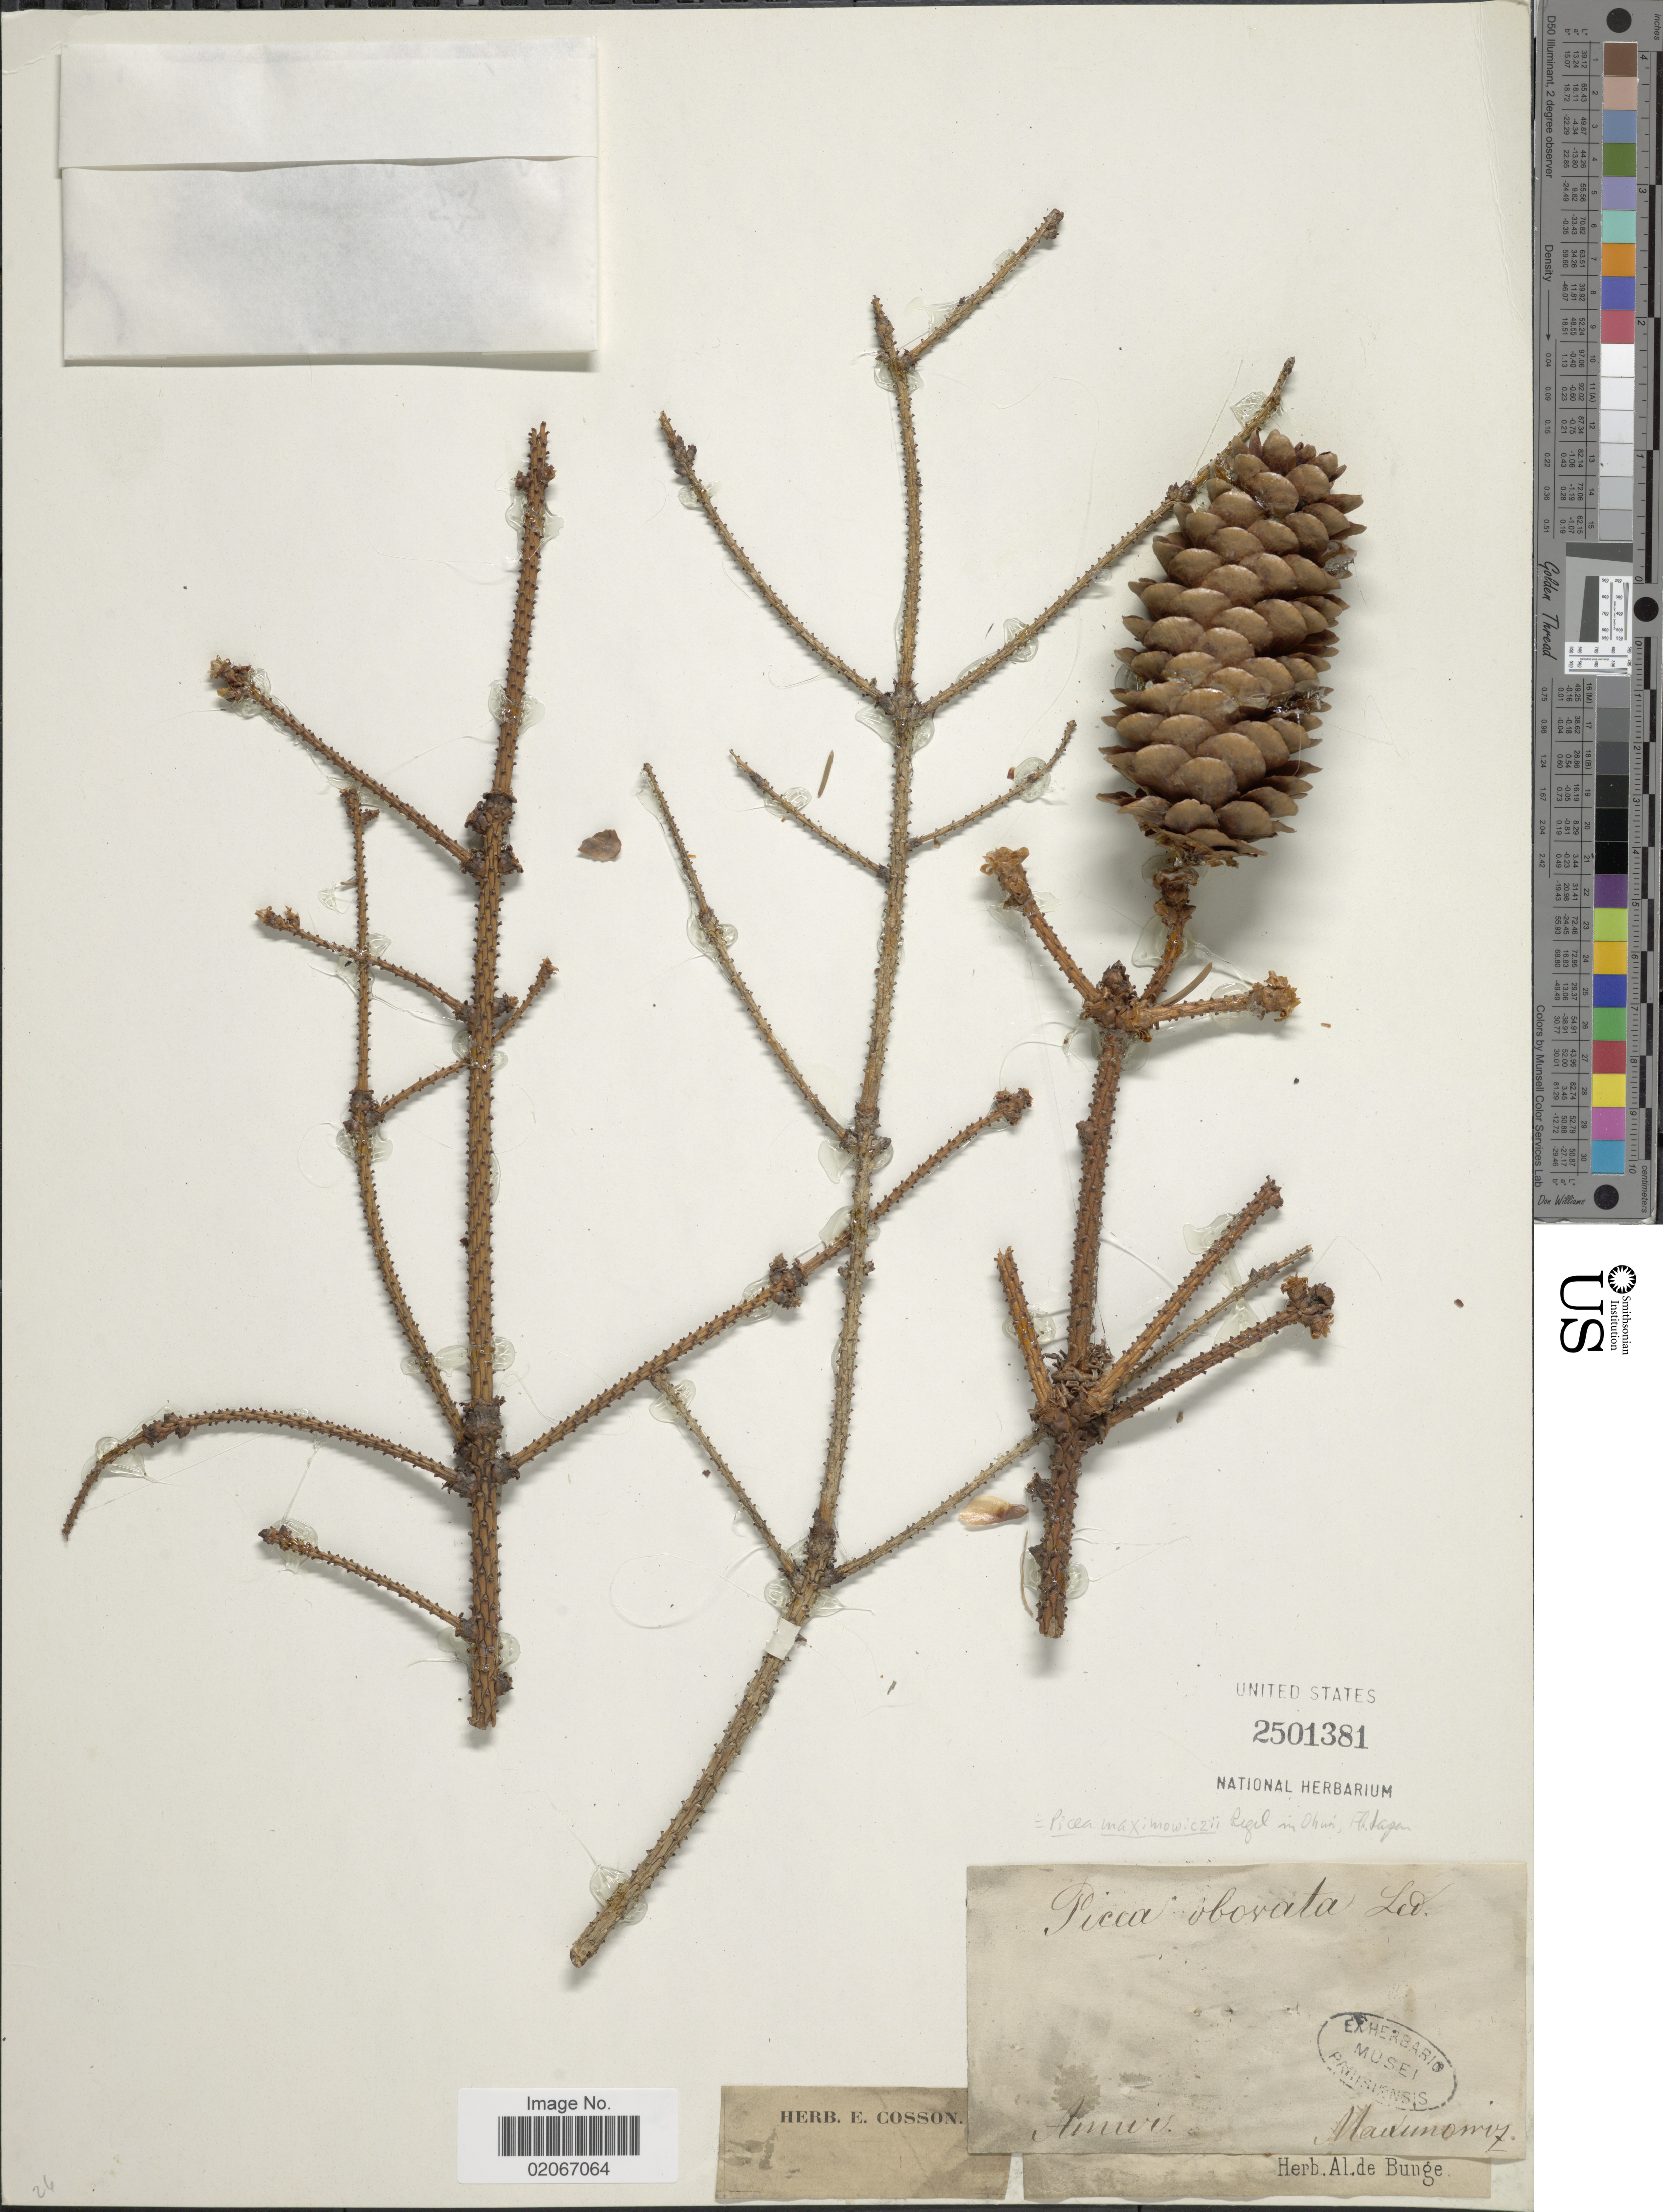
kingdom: Plantae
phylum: Tracheophyta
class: Pinopsida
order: Pinales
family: Pinaceae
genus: Picea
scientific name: Picea maximowiczii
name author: Regel ex Carrière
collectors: -. Maximowicz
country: Russian Federation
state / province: Amur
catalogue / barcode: US 2501381